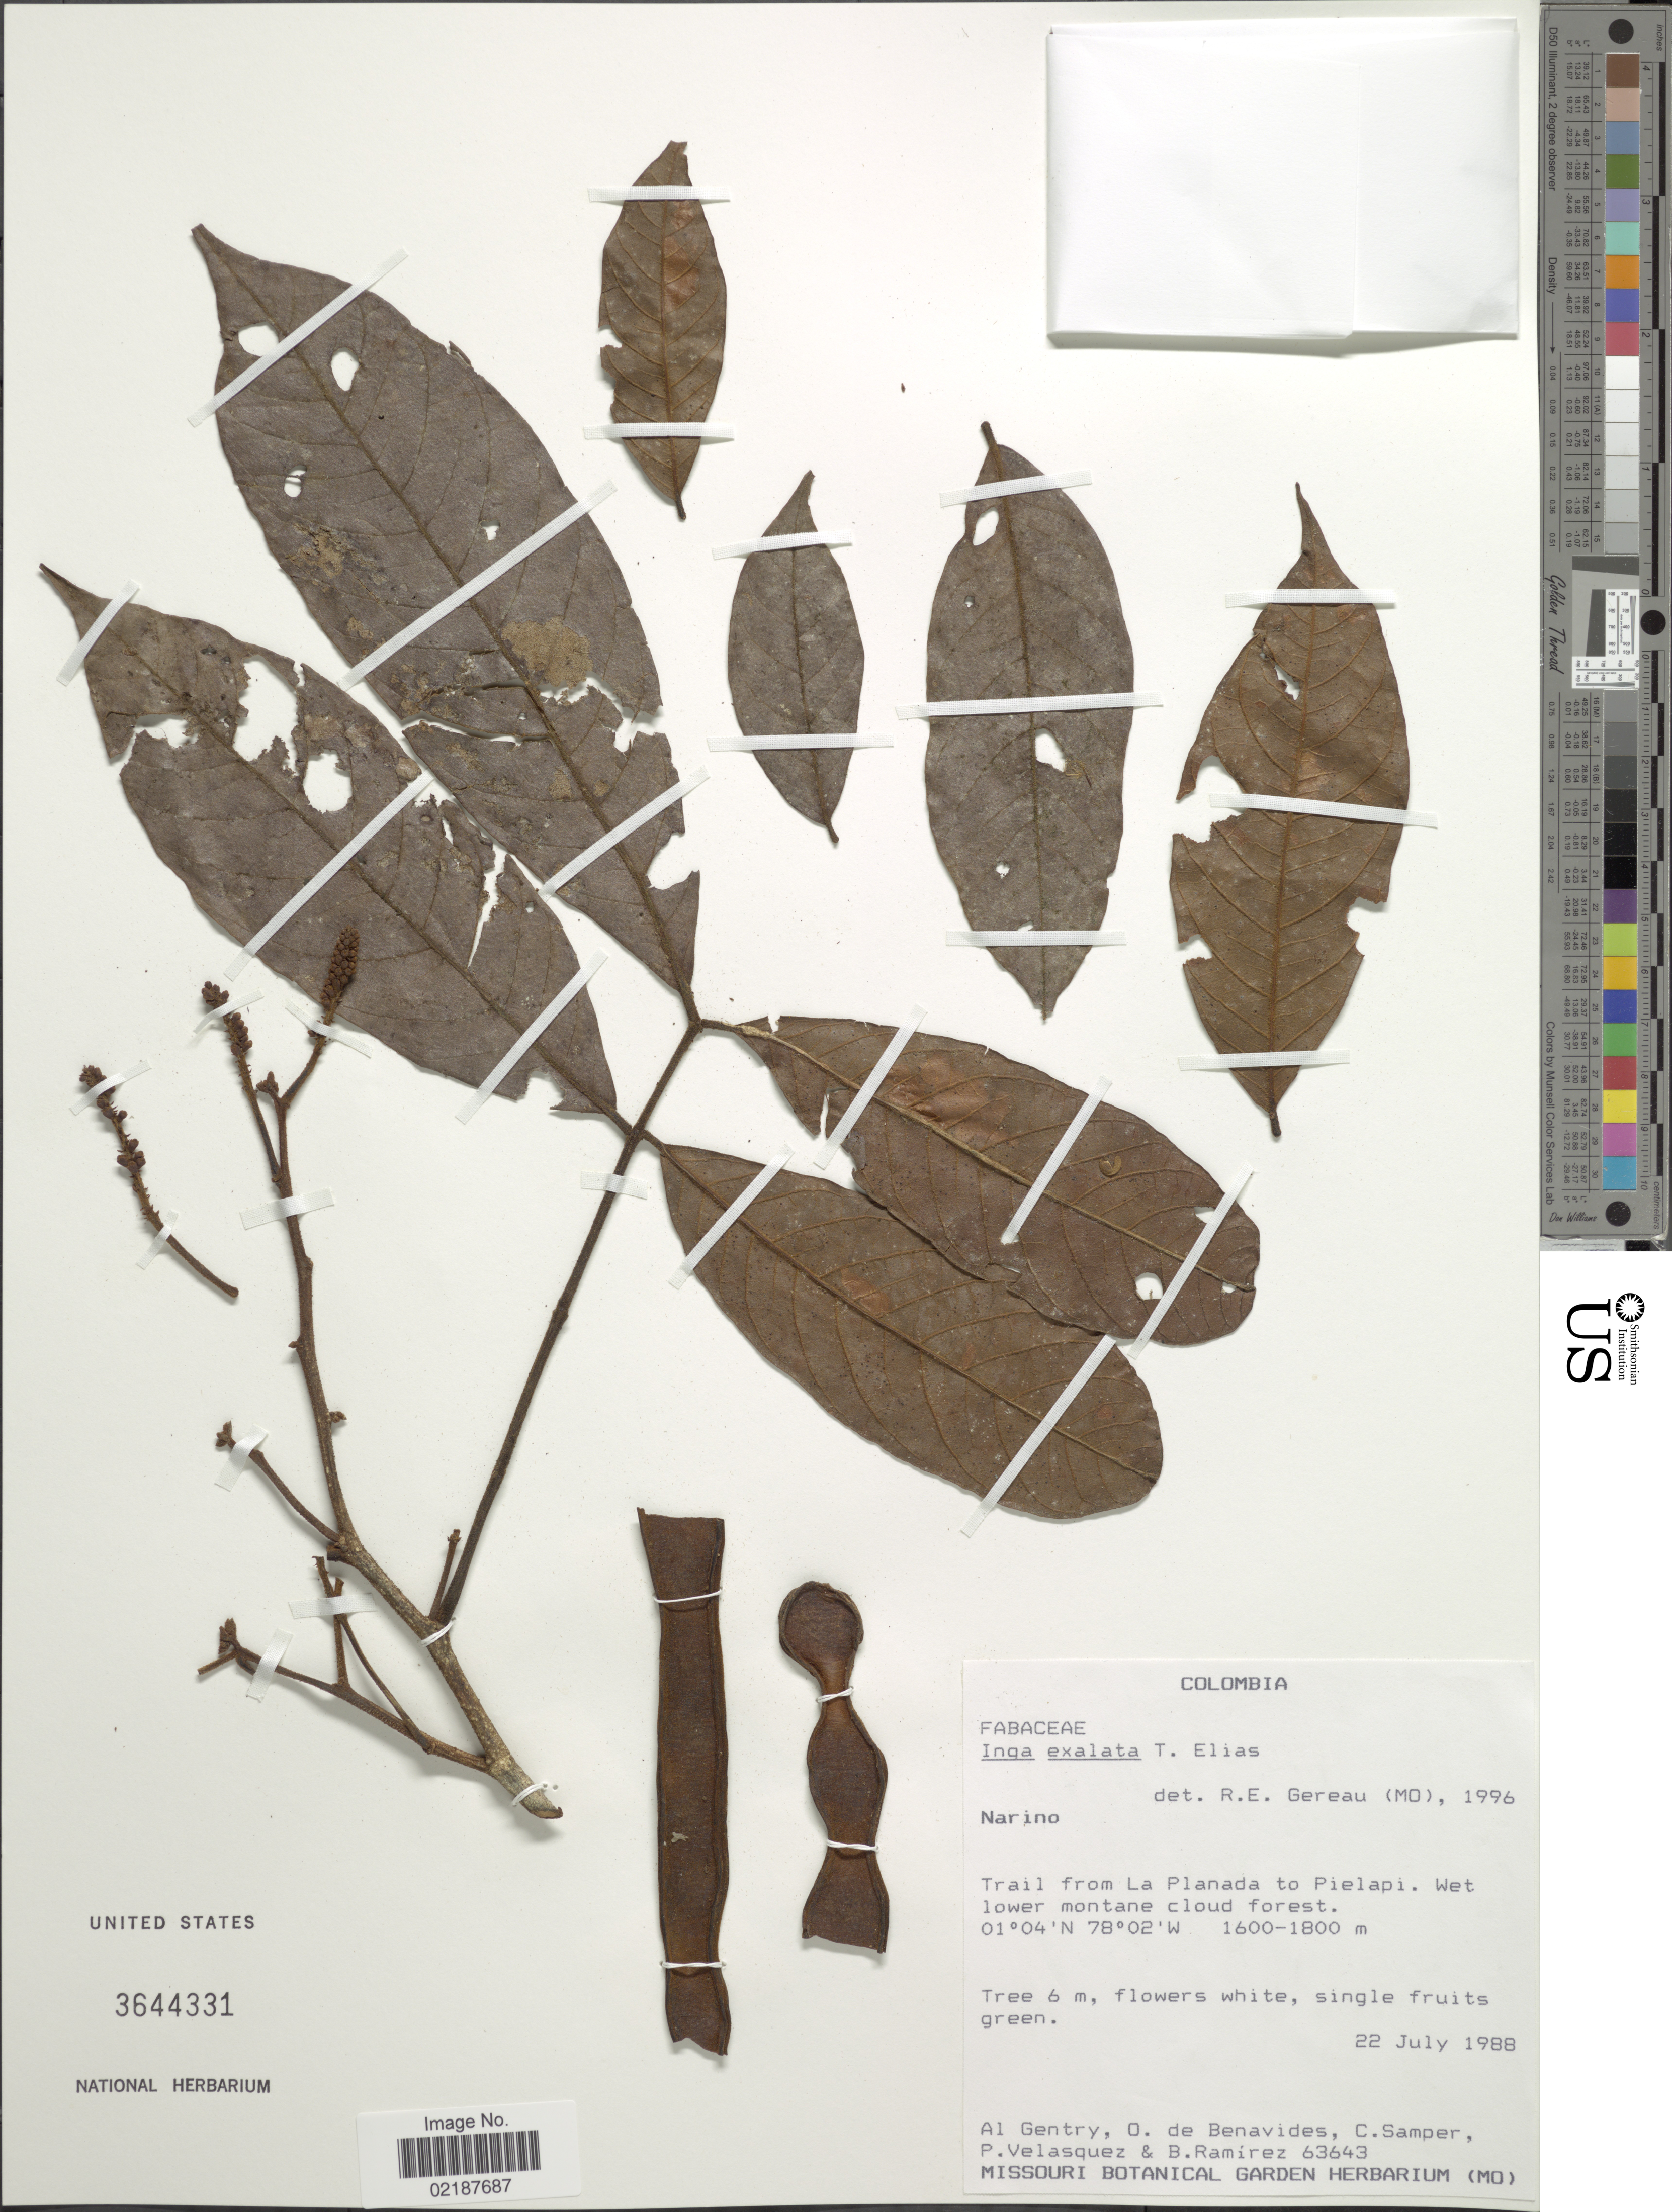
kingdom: Plantae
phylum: Tracheophyta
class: Magnoliopsida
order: Fabales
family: Fabaceae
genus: Inga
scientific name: Inga exalata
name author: T. S. Elias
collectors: A. H. Gentry, Olga S. de Benavides, C. Samper, P. Velasquez & B. Ramírez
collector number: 63643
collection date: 1988-07-22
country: Colombia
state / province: Nariño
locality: Trail from La Planada to Pielapi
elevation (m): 1600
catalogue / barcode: US 3644331